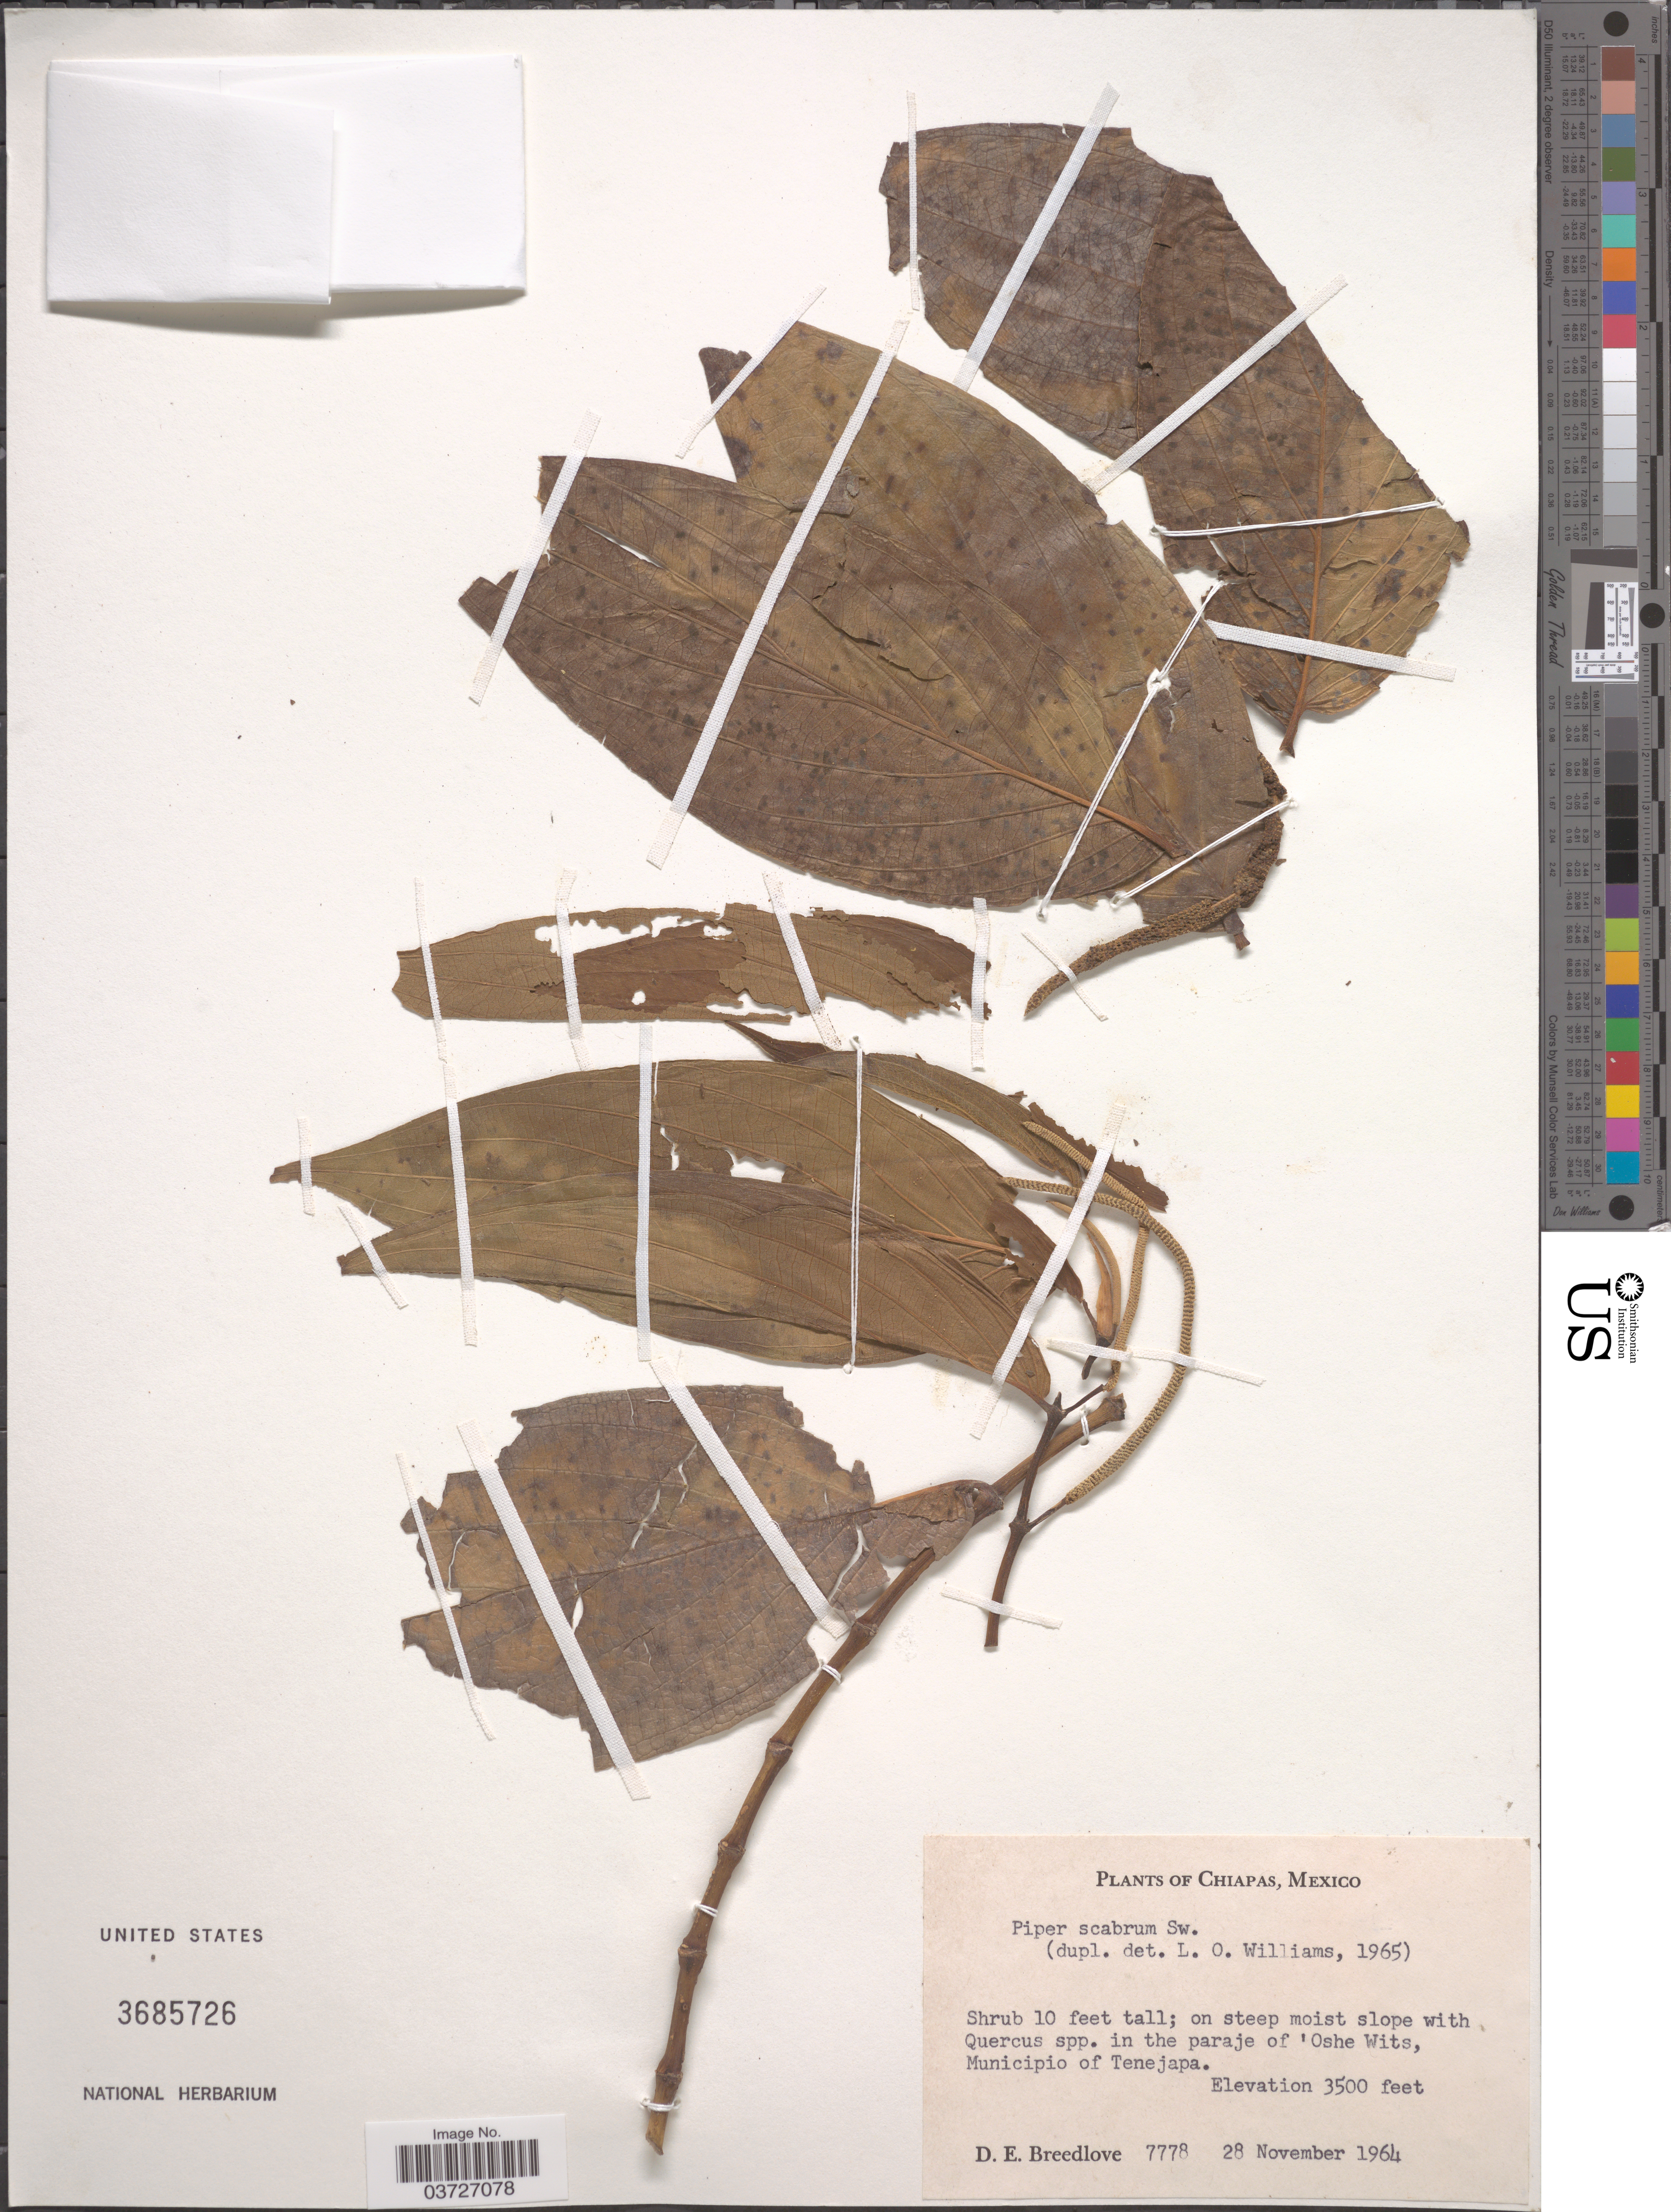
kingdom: Plantae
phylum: Tracheophyta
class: Magnoliopsida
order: Piperales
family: Piperaceae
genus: Piper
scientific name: Piper scabrum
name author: Sw.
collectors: D. E. Breedlove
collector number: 7778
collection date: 1964-11-28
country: Mexico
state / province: Chiapas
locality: In the paraje of 'Oshe Wits, Municipio of Tenejapa.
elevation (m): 1067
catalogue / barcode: US 3685726